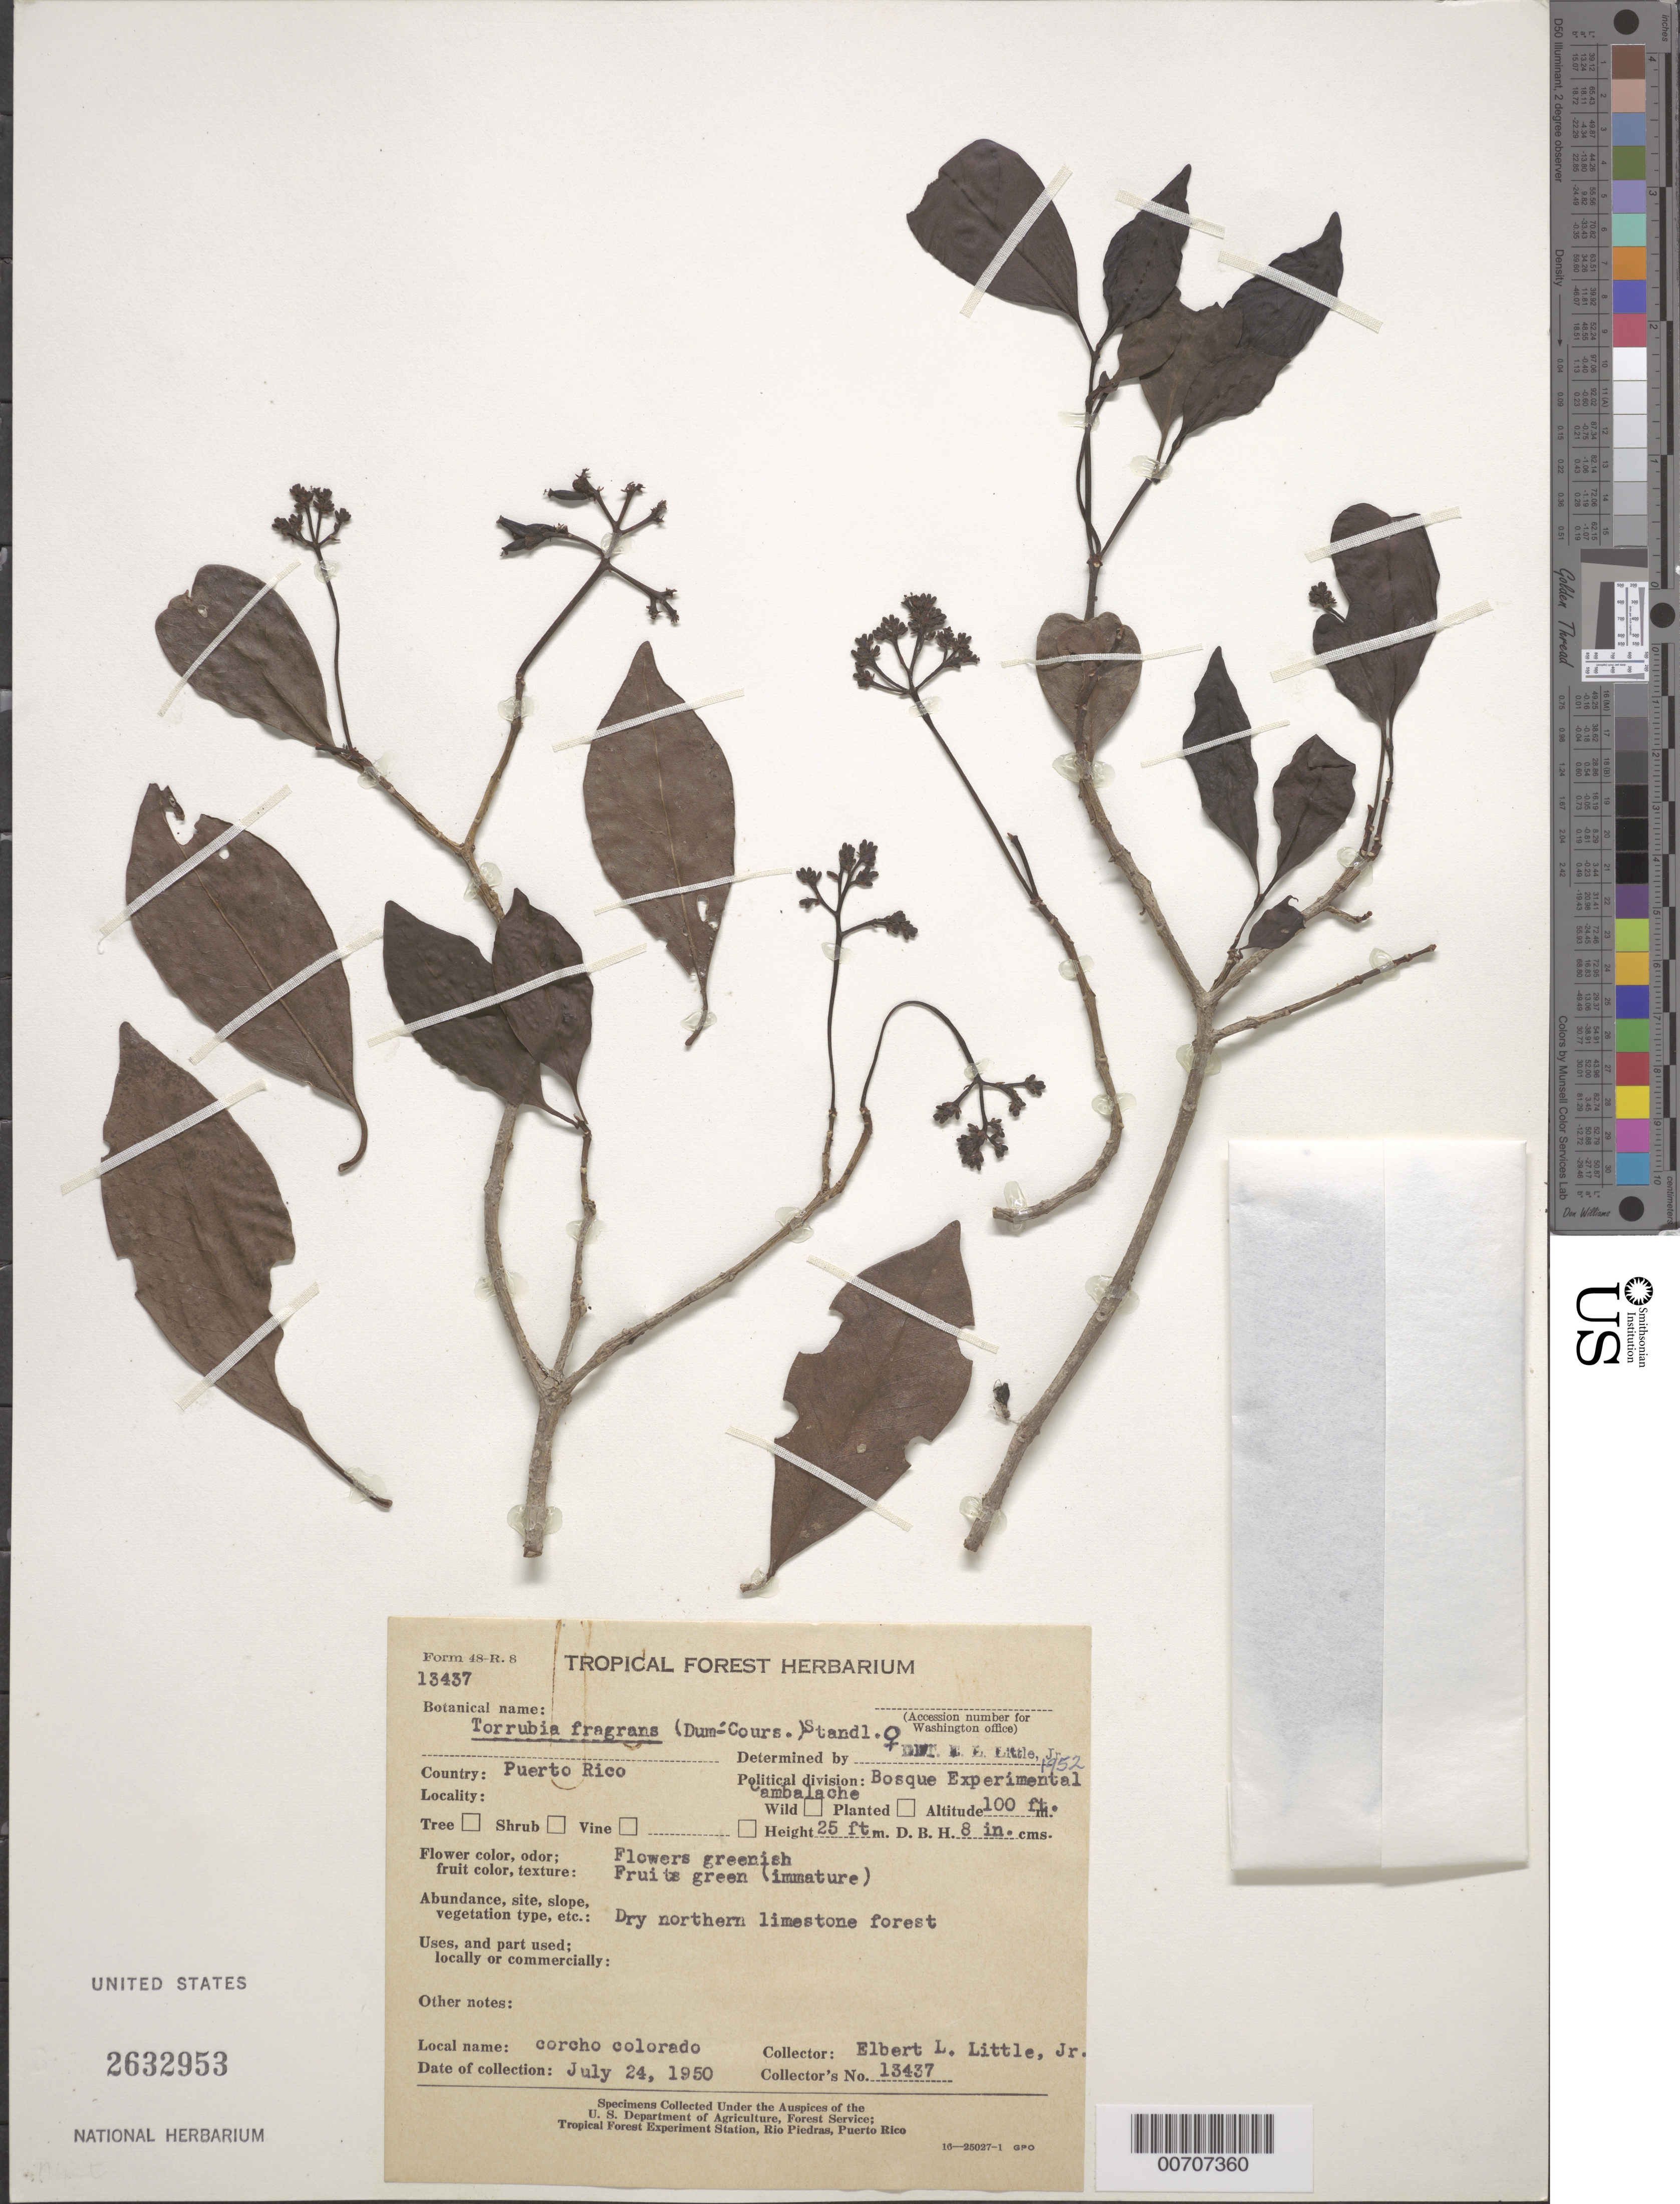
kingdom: Plantae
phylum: Tracheophyta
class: Magnoliopsida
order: Caryophyllales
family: Nyctaginaceae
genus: Guapira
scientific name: Guapira fragrans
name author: (Dum. Cours.) Little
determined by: Strong, Mark T., (BOT), Smithsonian Institution - National Museum of Natural History (UNITED STATES)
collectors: E. L. Little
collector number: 13437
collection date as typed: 24 Jul 1950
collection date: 1950-07-24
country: Puerto Rico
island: Greater Antilles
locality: Bosque Exp. Cambalache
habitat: Dry northern limestone forest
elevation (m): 30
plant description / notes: Common name: corcho colorado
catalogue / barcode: US 2632953